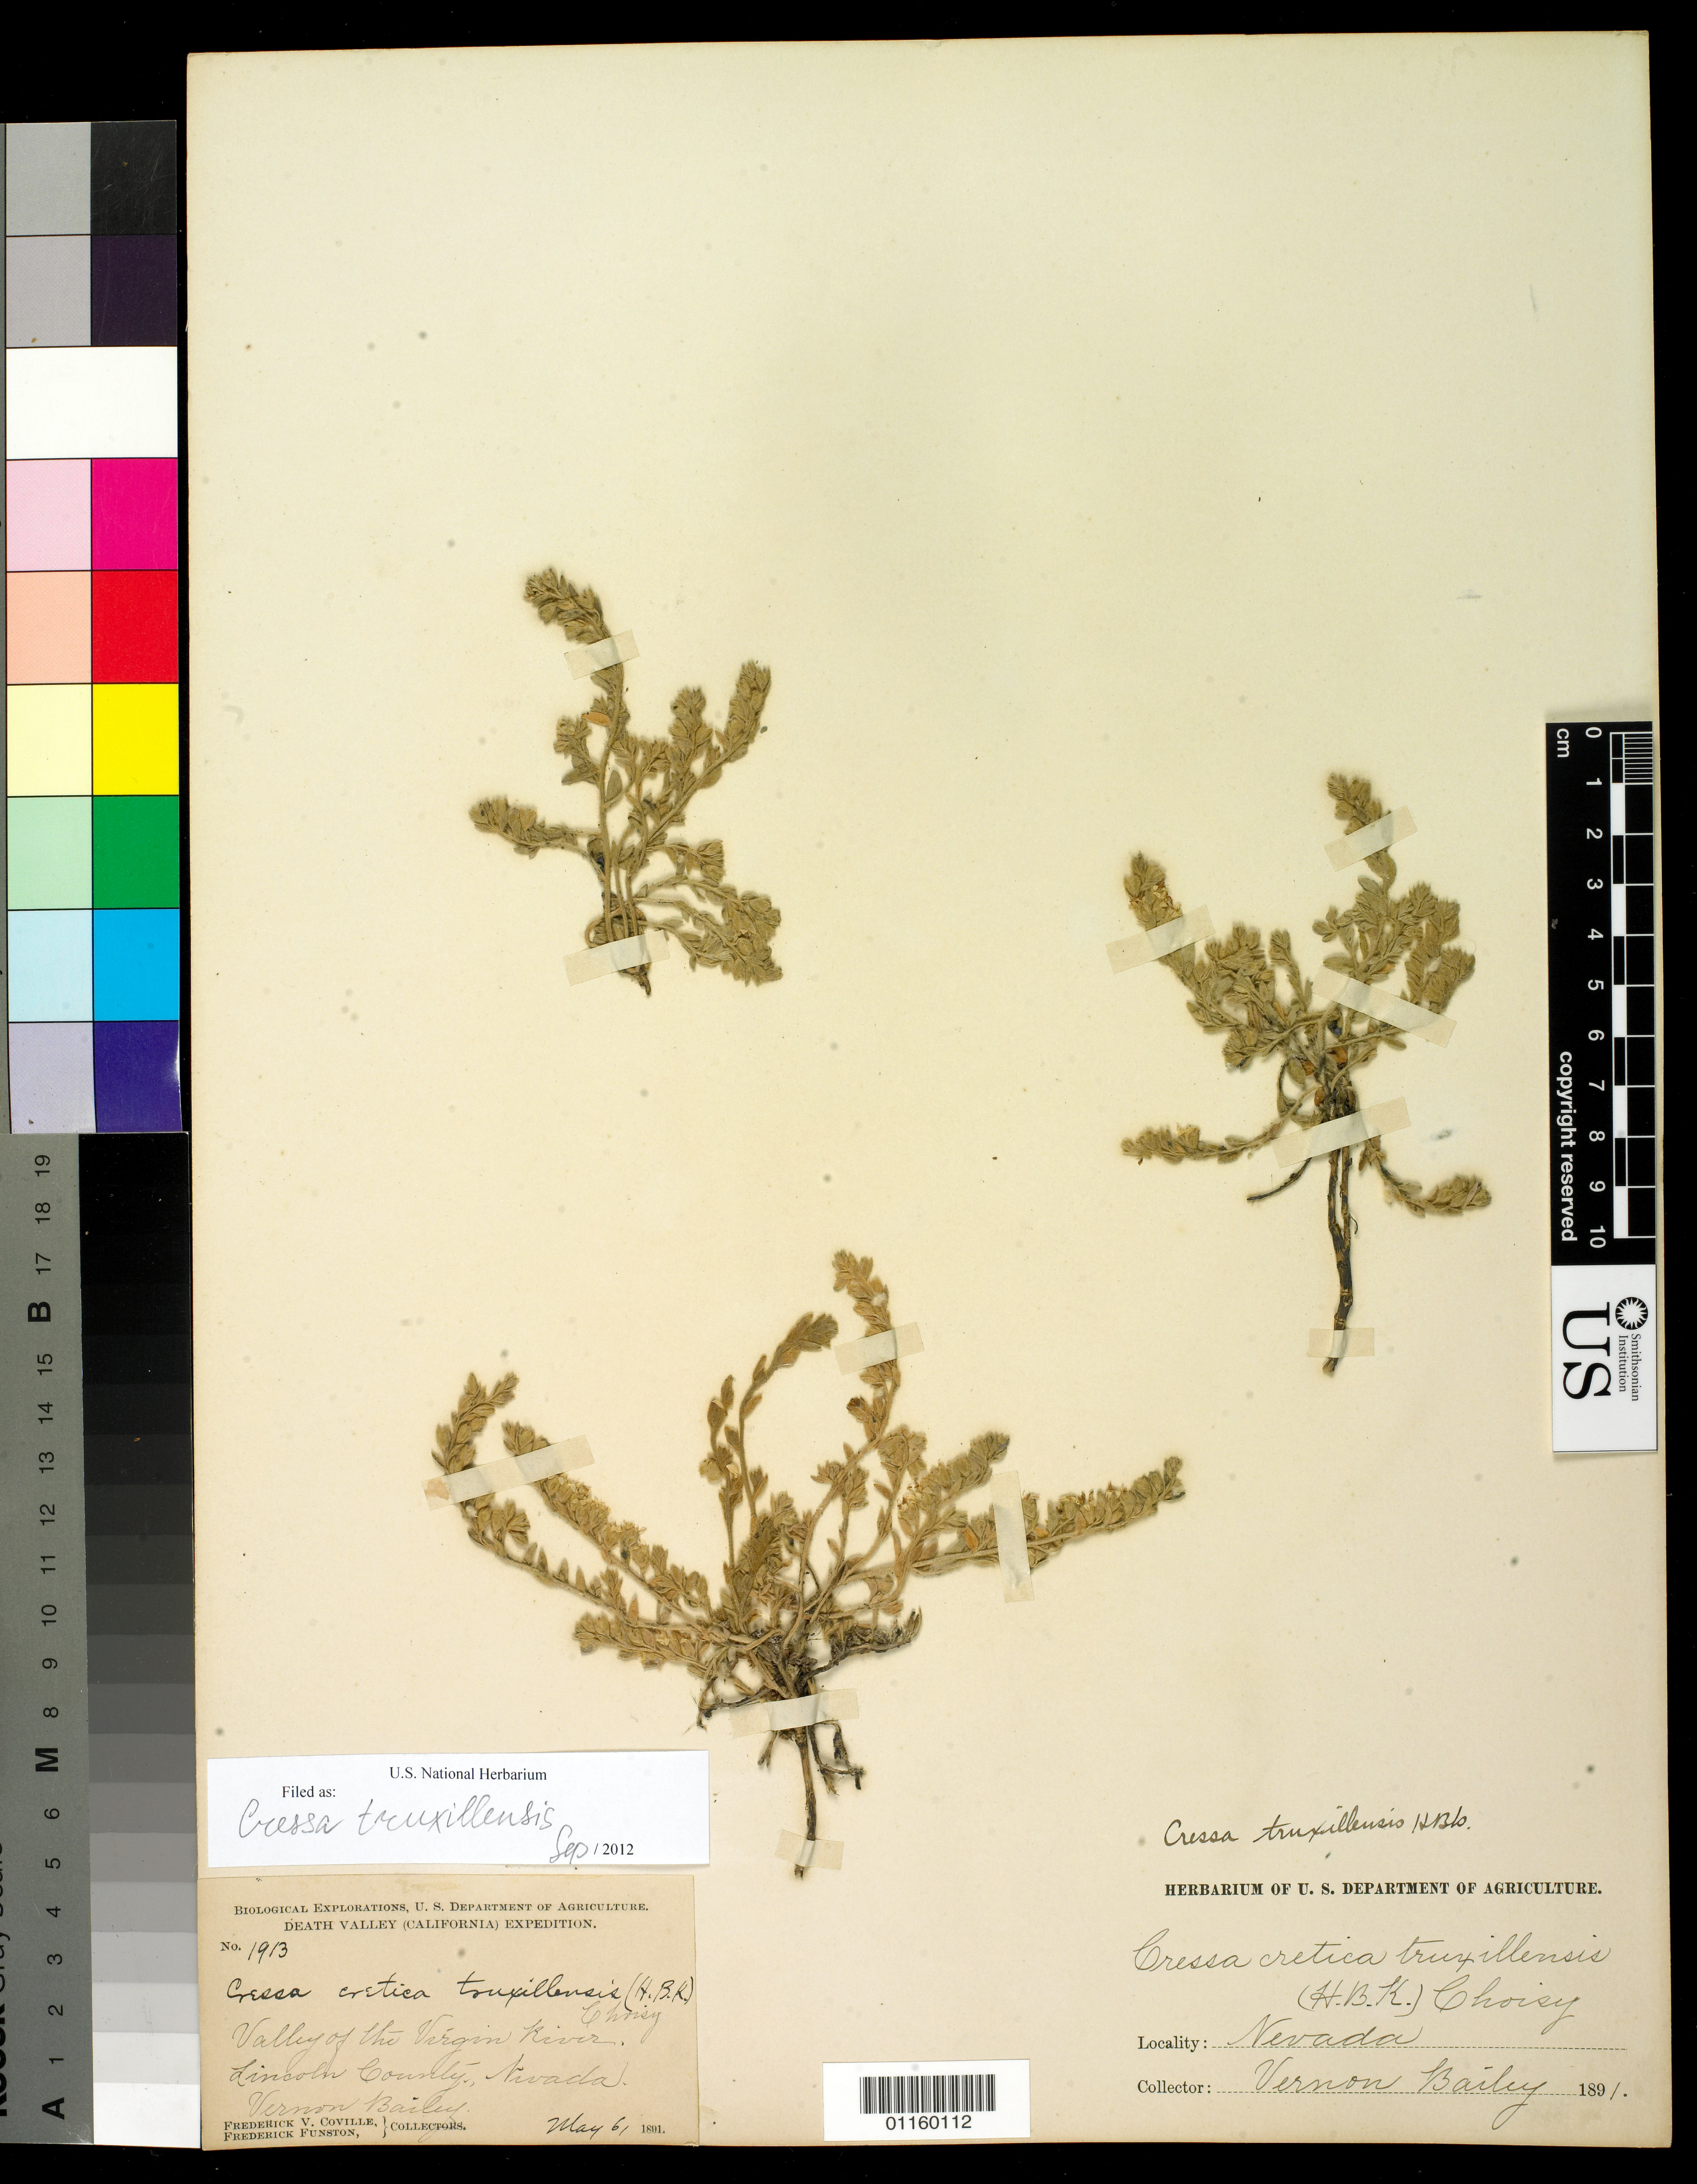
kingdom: Plantae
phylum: Tracheophyta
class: Magnoliopsida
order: Solanales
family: Convolvulaceae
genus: Cressa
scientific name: Cressa truxillensis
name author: Kunth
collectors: F. V. Coville, F. Funston & V. O. Bailey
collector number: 1913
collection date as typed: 6 May 1891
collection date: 1891-05-06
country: United States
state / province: Nevada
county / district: Lincoln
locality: Valley of the Virgin River